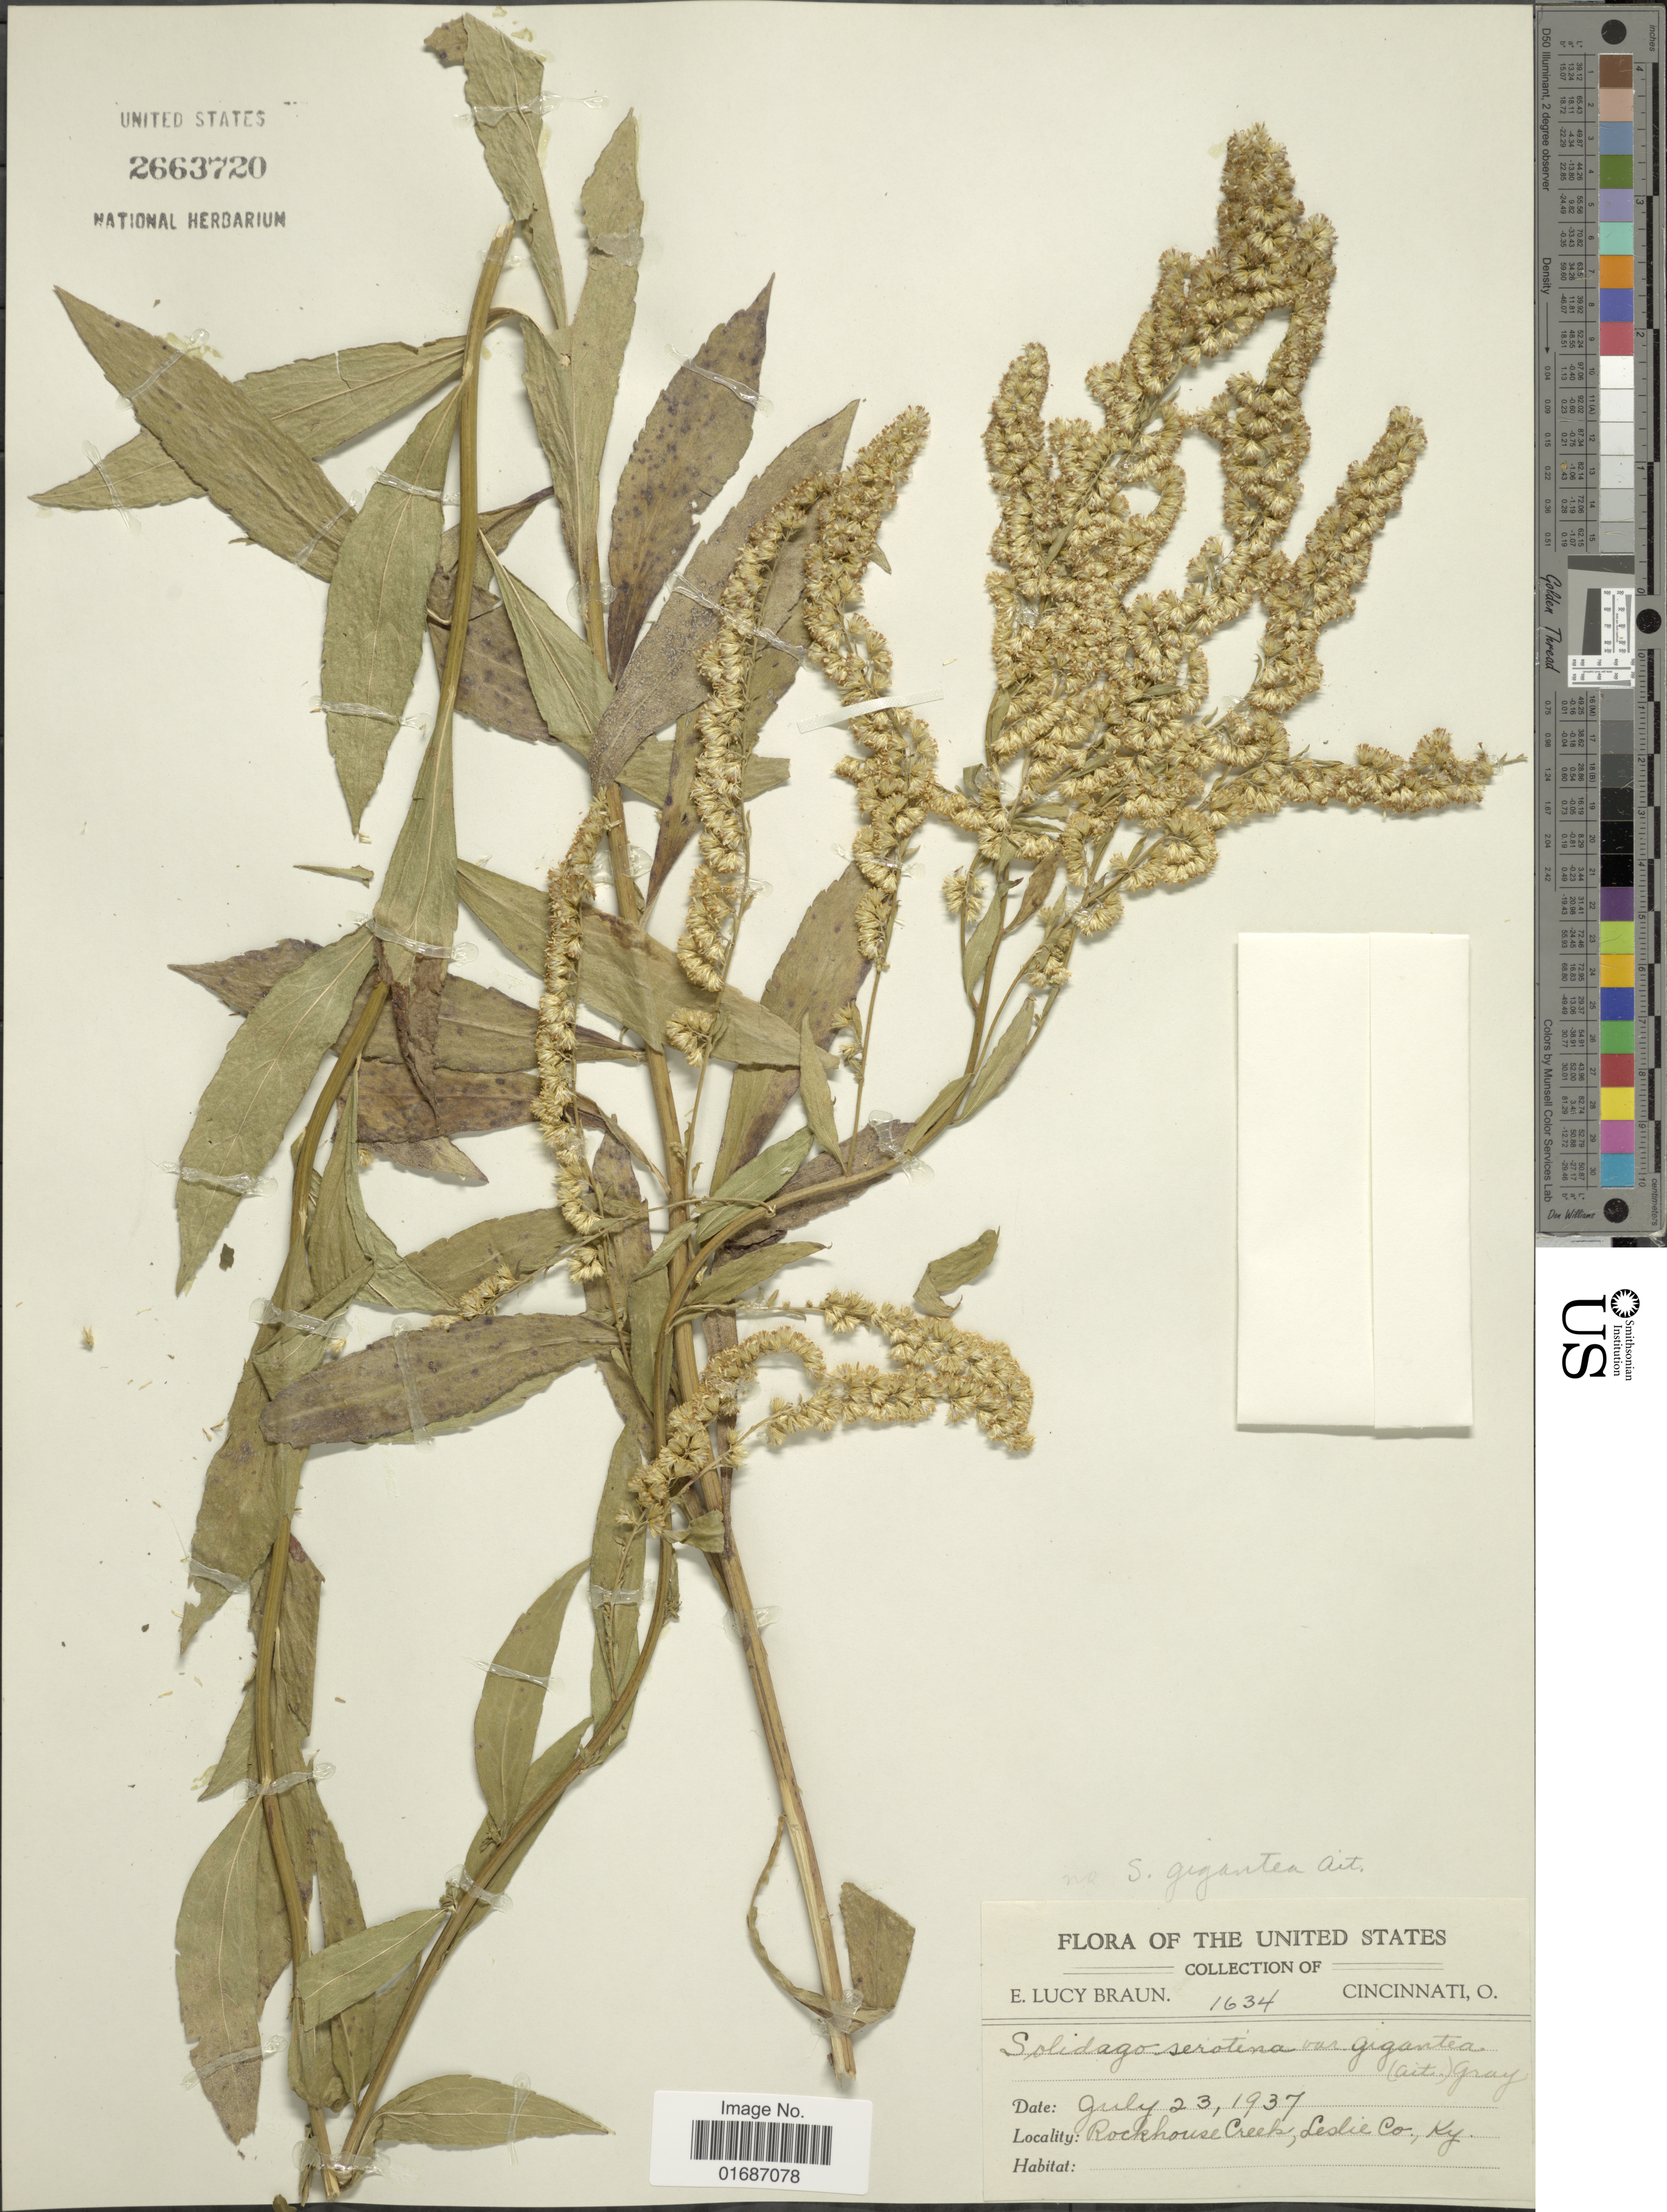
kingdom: Plantae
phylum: Tracheophyta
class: Magnoliopsida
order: Asterales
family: Asteraceae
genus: Solidago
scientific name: Solidago gigantea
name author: Aiton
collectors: E. L. Braun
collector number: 1634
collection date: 1937-07-23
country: United States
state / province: Kentucky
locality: Rockhouse Creek, Leslie Co.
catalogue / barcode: US 2663720